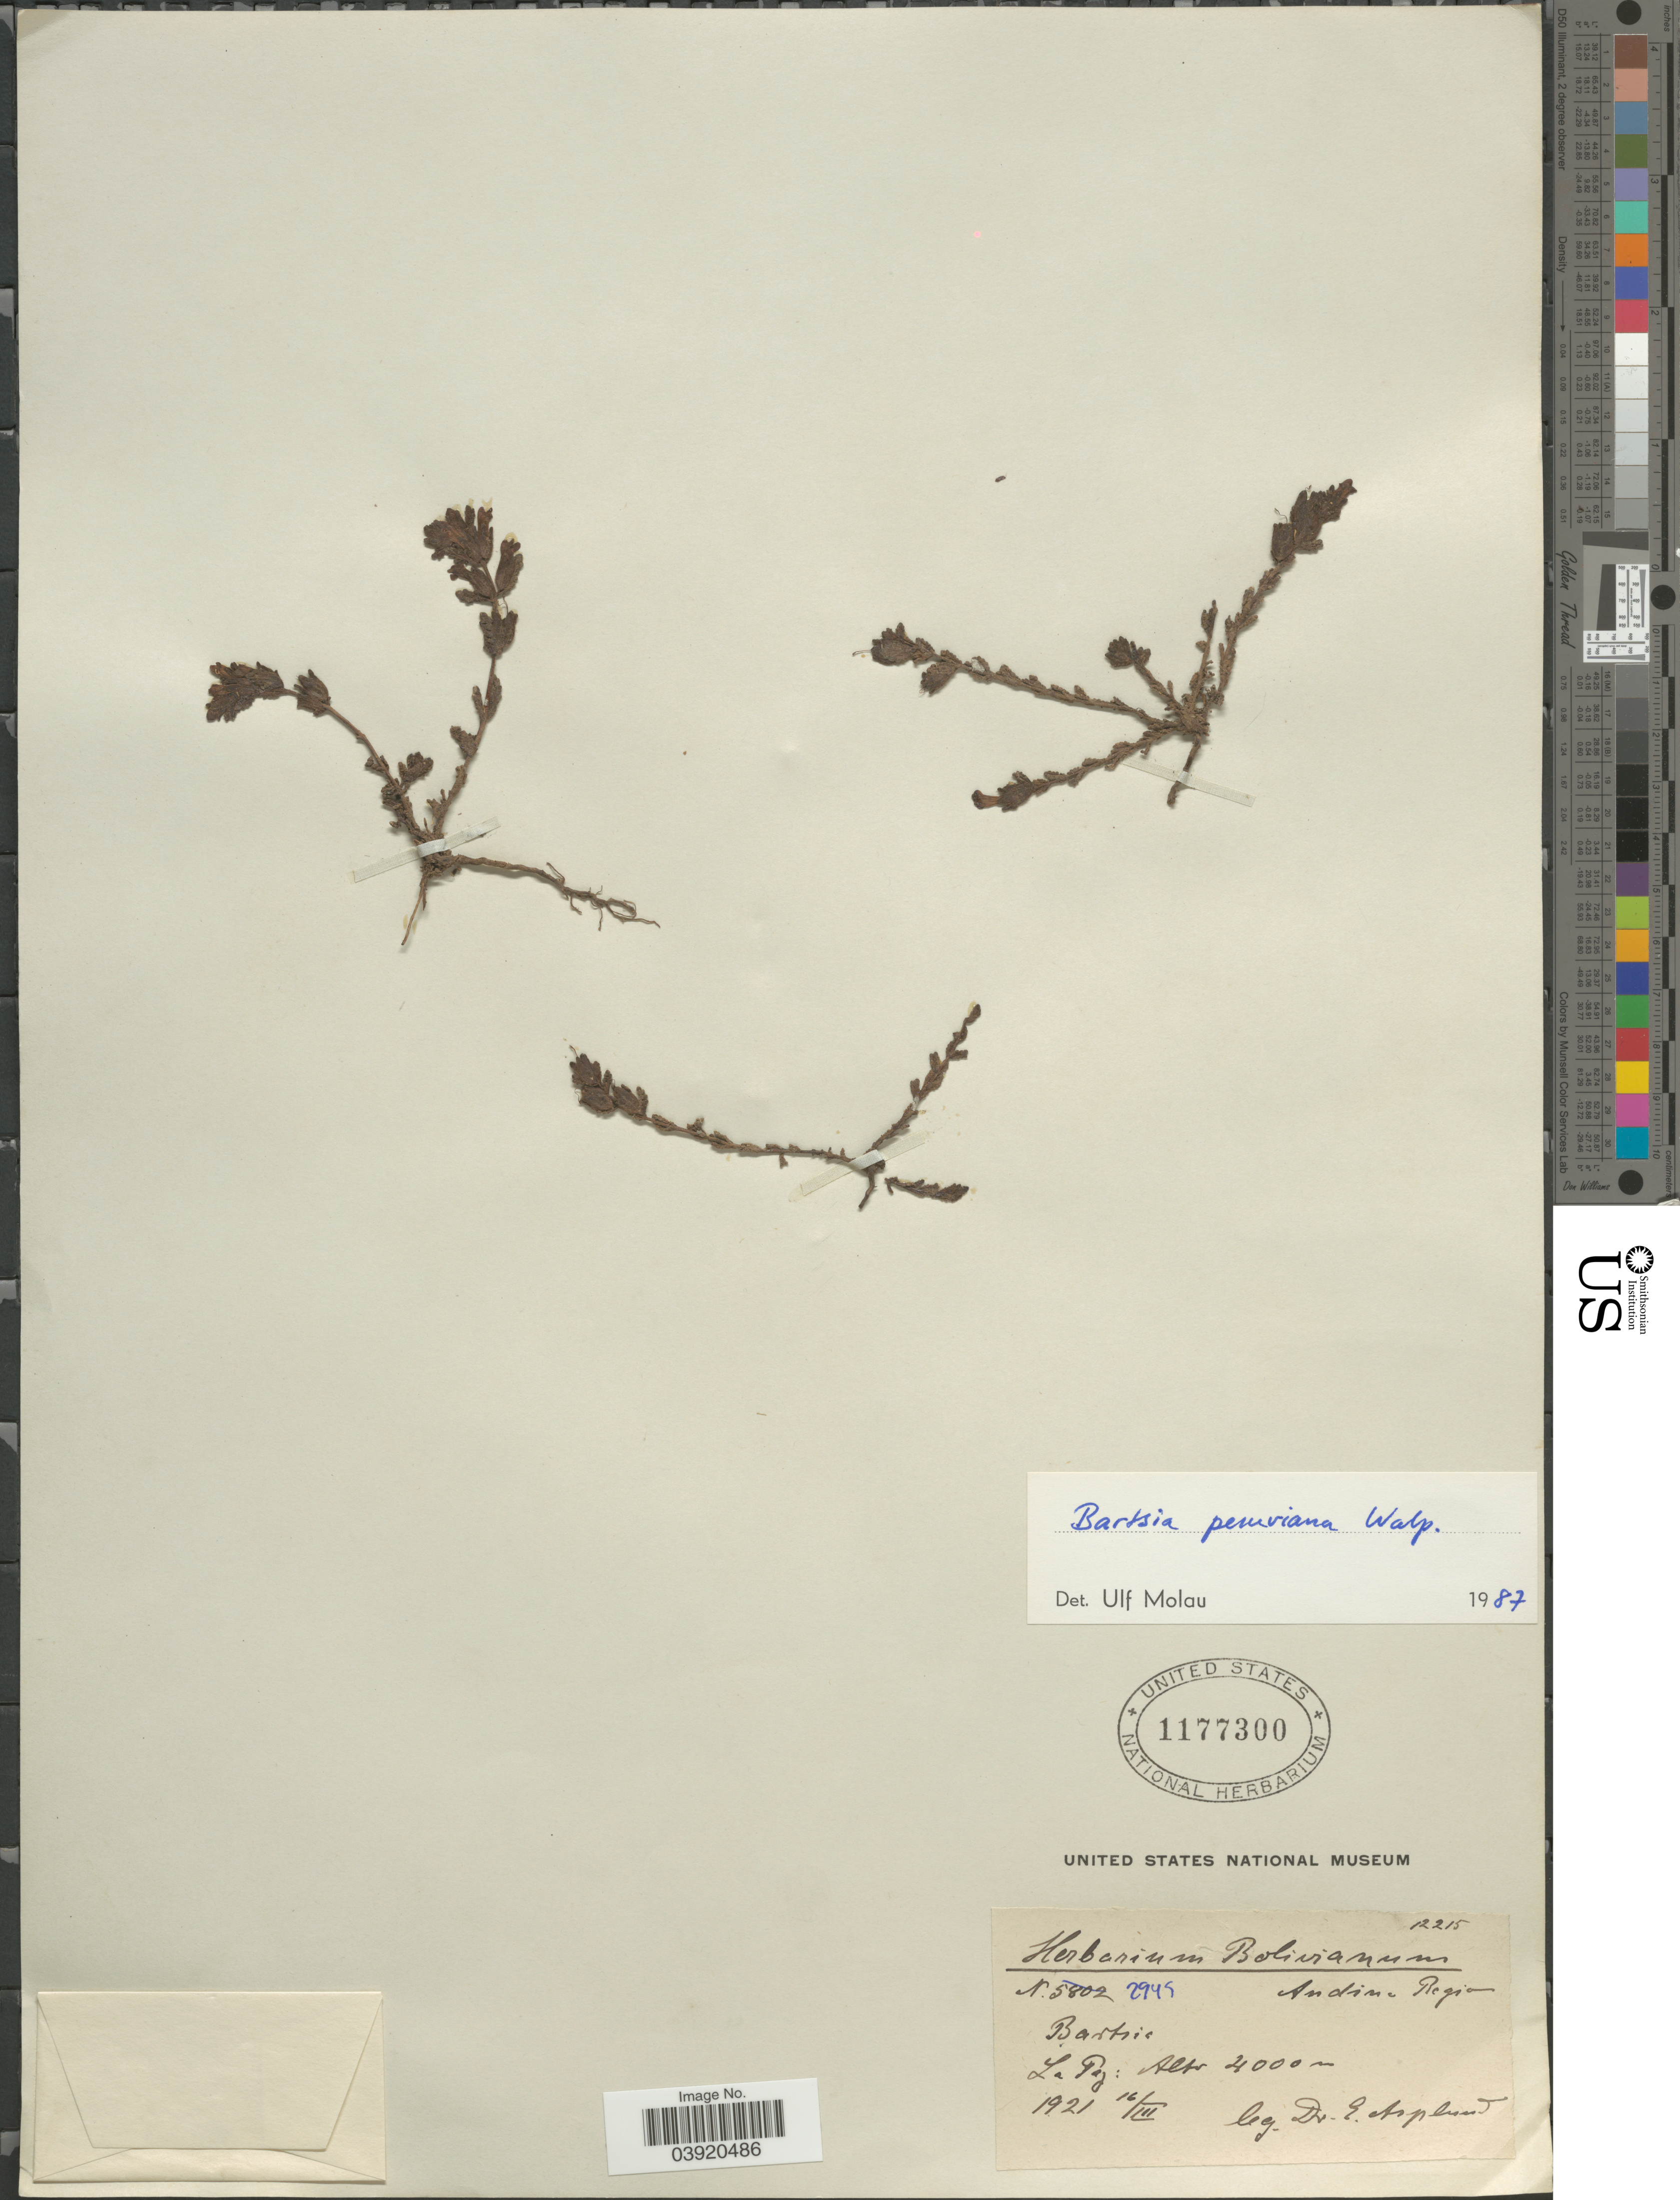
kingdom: Plantae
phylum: Tracheophyta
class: Magnoliopsida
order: Lamiales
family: Orobanchaceae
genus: Bartsia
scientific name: Bartsia peruviana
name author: Walp.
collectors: E. Asplund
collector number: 2945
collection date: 1921-03-16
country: Bolivia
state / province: La Paz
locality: Andine Region. Alto.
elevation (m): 4000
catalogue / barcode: US 1177300